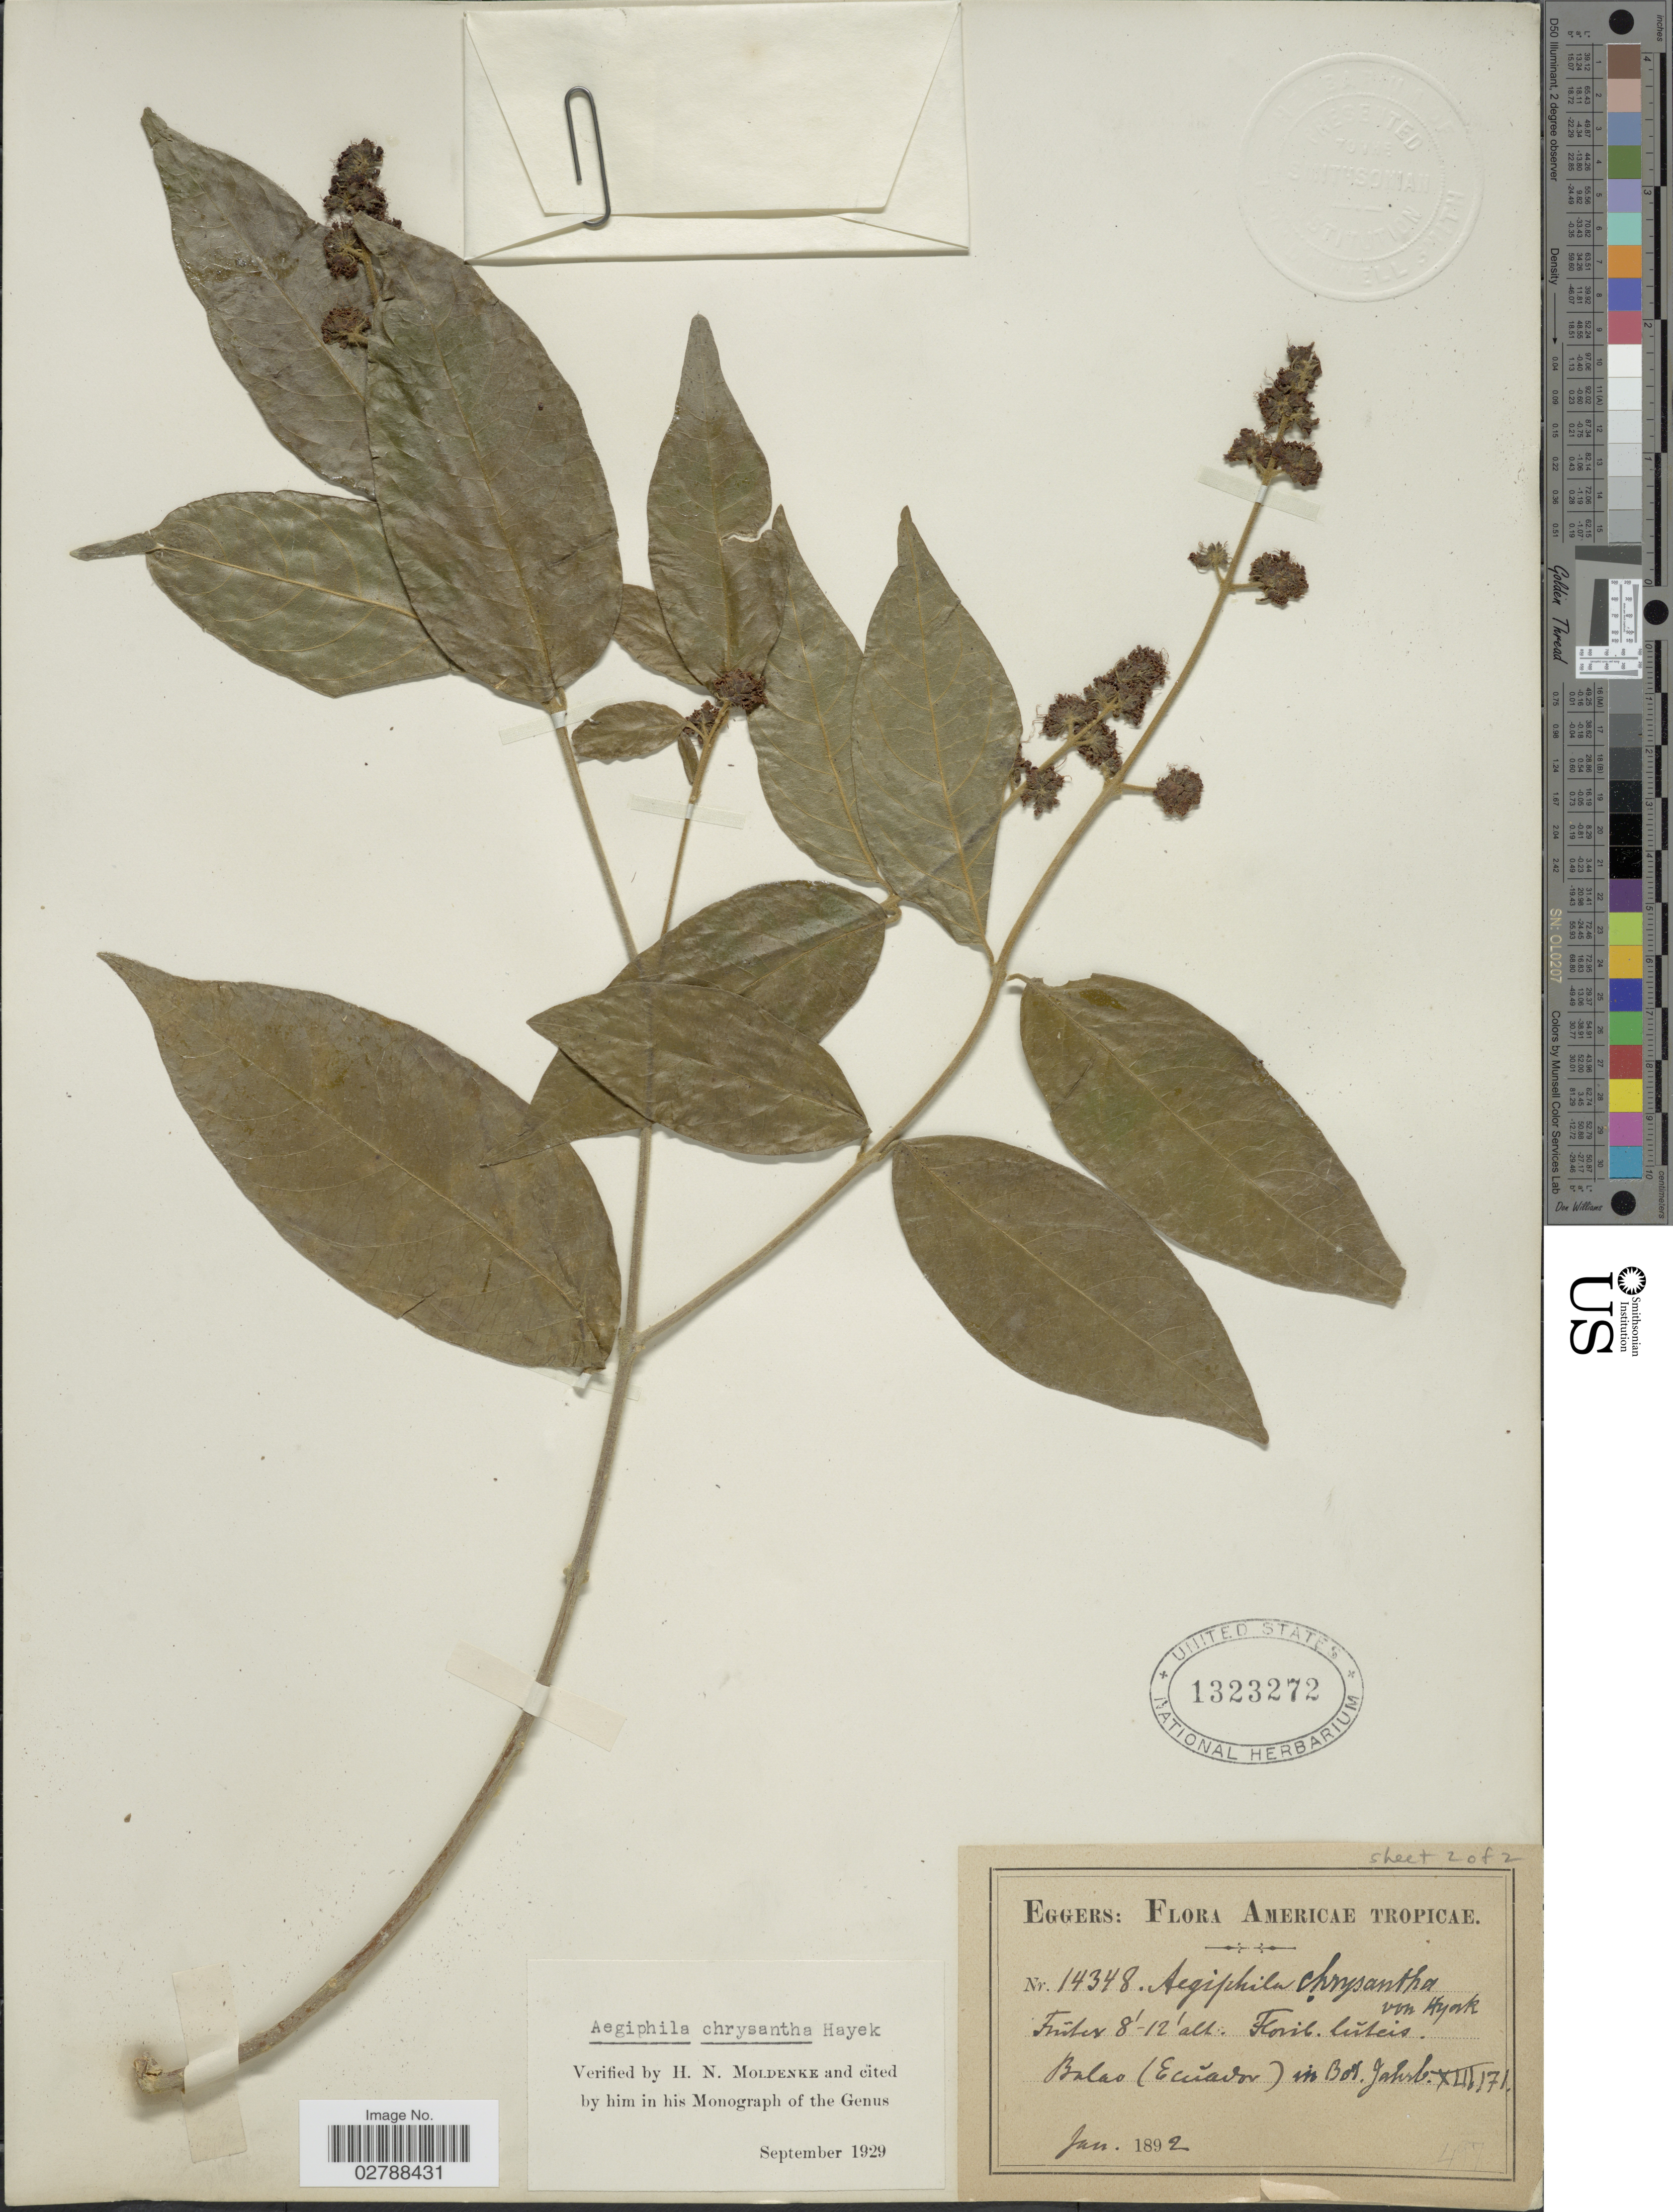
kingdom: Plantae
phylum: Tracheophyta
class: Magnoliopsida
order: Lamiales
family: Lamiaceae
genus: Aegiphila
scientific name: Aegiphila chrysantha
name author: Hayek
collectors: -. Eggers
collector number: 14348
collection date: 1892-01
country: Ecuador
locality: Americae Tropicae, Balao.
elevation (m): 2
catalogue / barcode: US 1323272